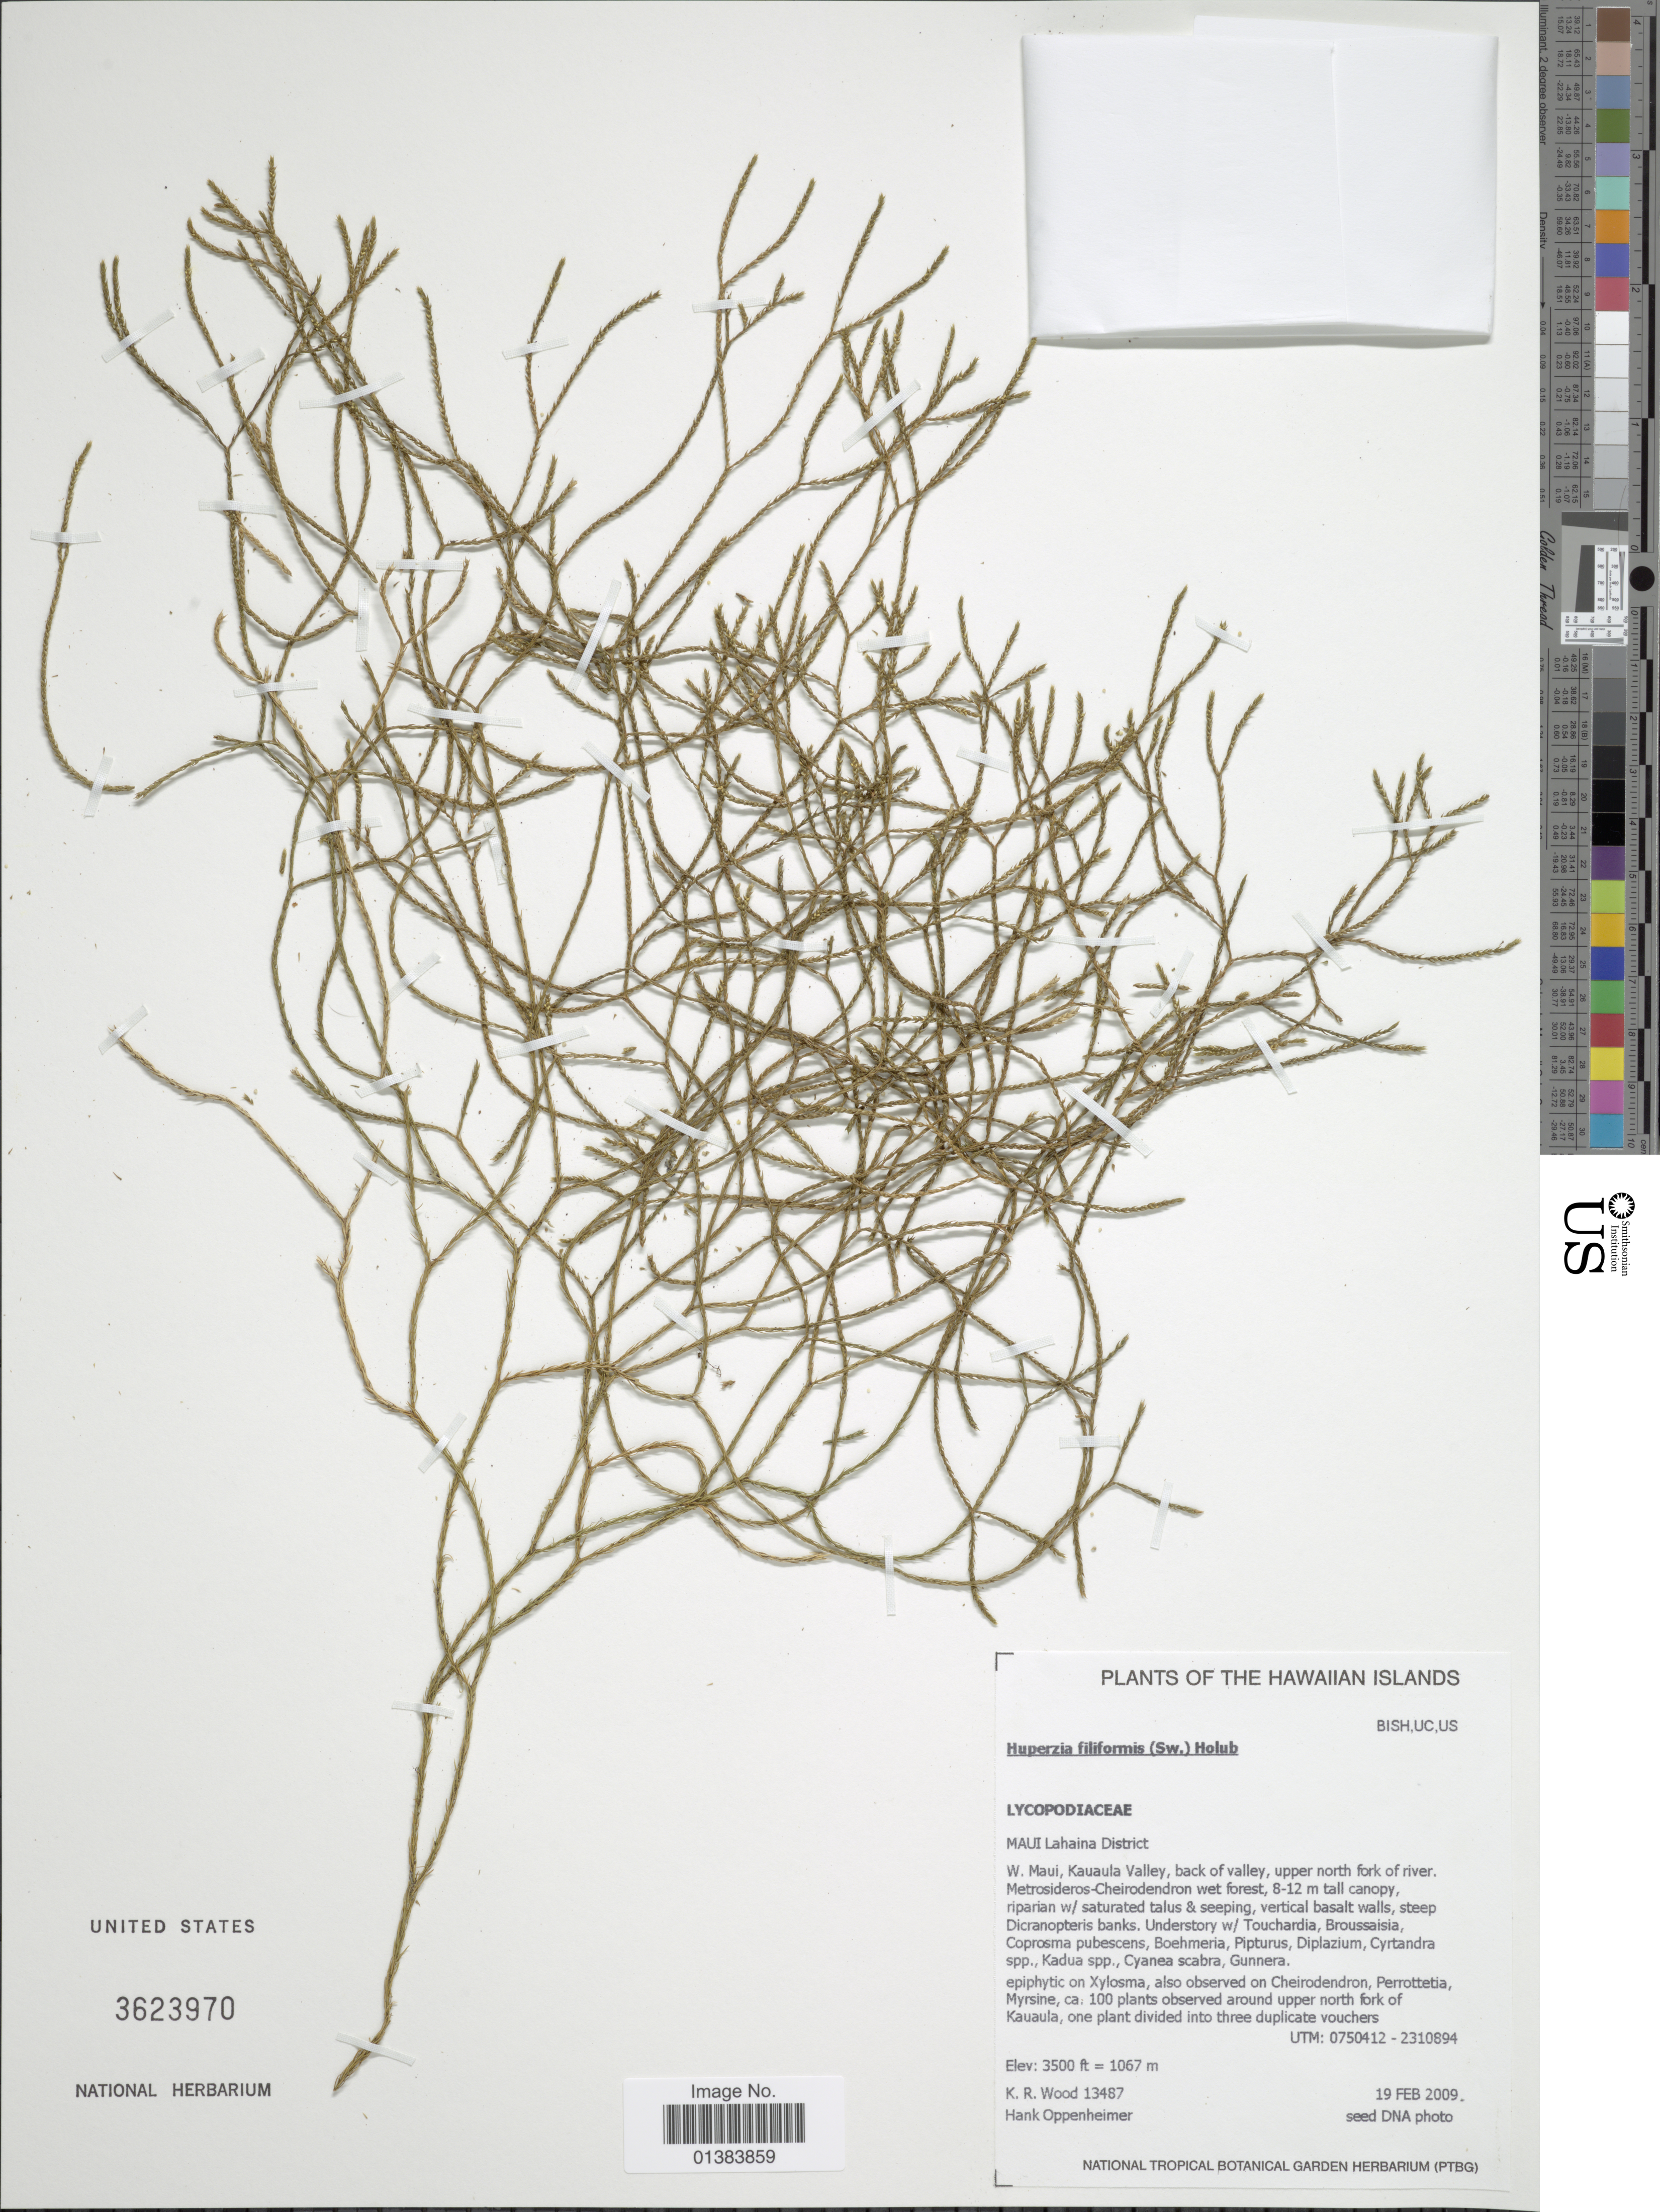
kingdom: Plantae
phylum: Tracheophyta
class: Lycopodiopsida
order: Lycopodiales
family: Lycopodiaceae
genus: Phlegmariurus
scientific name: Phlegmariurus filiformis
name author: (Sw.) W.H. Wagner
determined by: Field, A. R.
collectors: K. R. Wood & H. Oppenheimer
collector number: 13487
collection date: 2009-02-19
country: United States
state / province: Hawaii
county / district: Maui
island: Maui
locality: The Hawaiian Islands, Lahaina District, W. Maui, Kauaula Valley, back of valley, upper north of fork of river.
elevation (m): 1067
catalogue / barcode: US 8623970